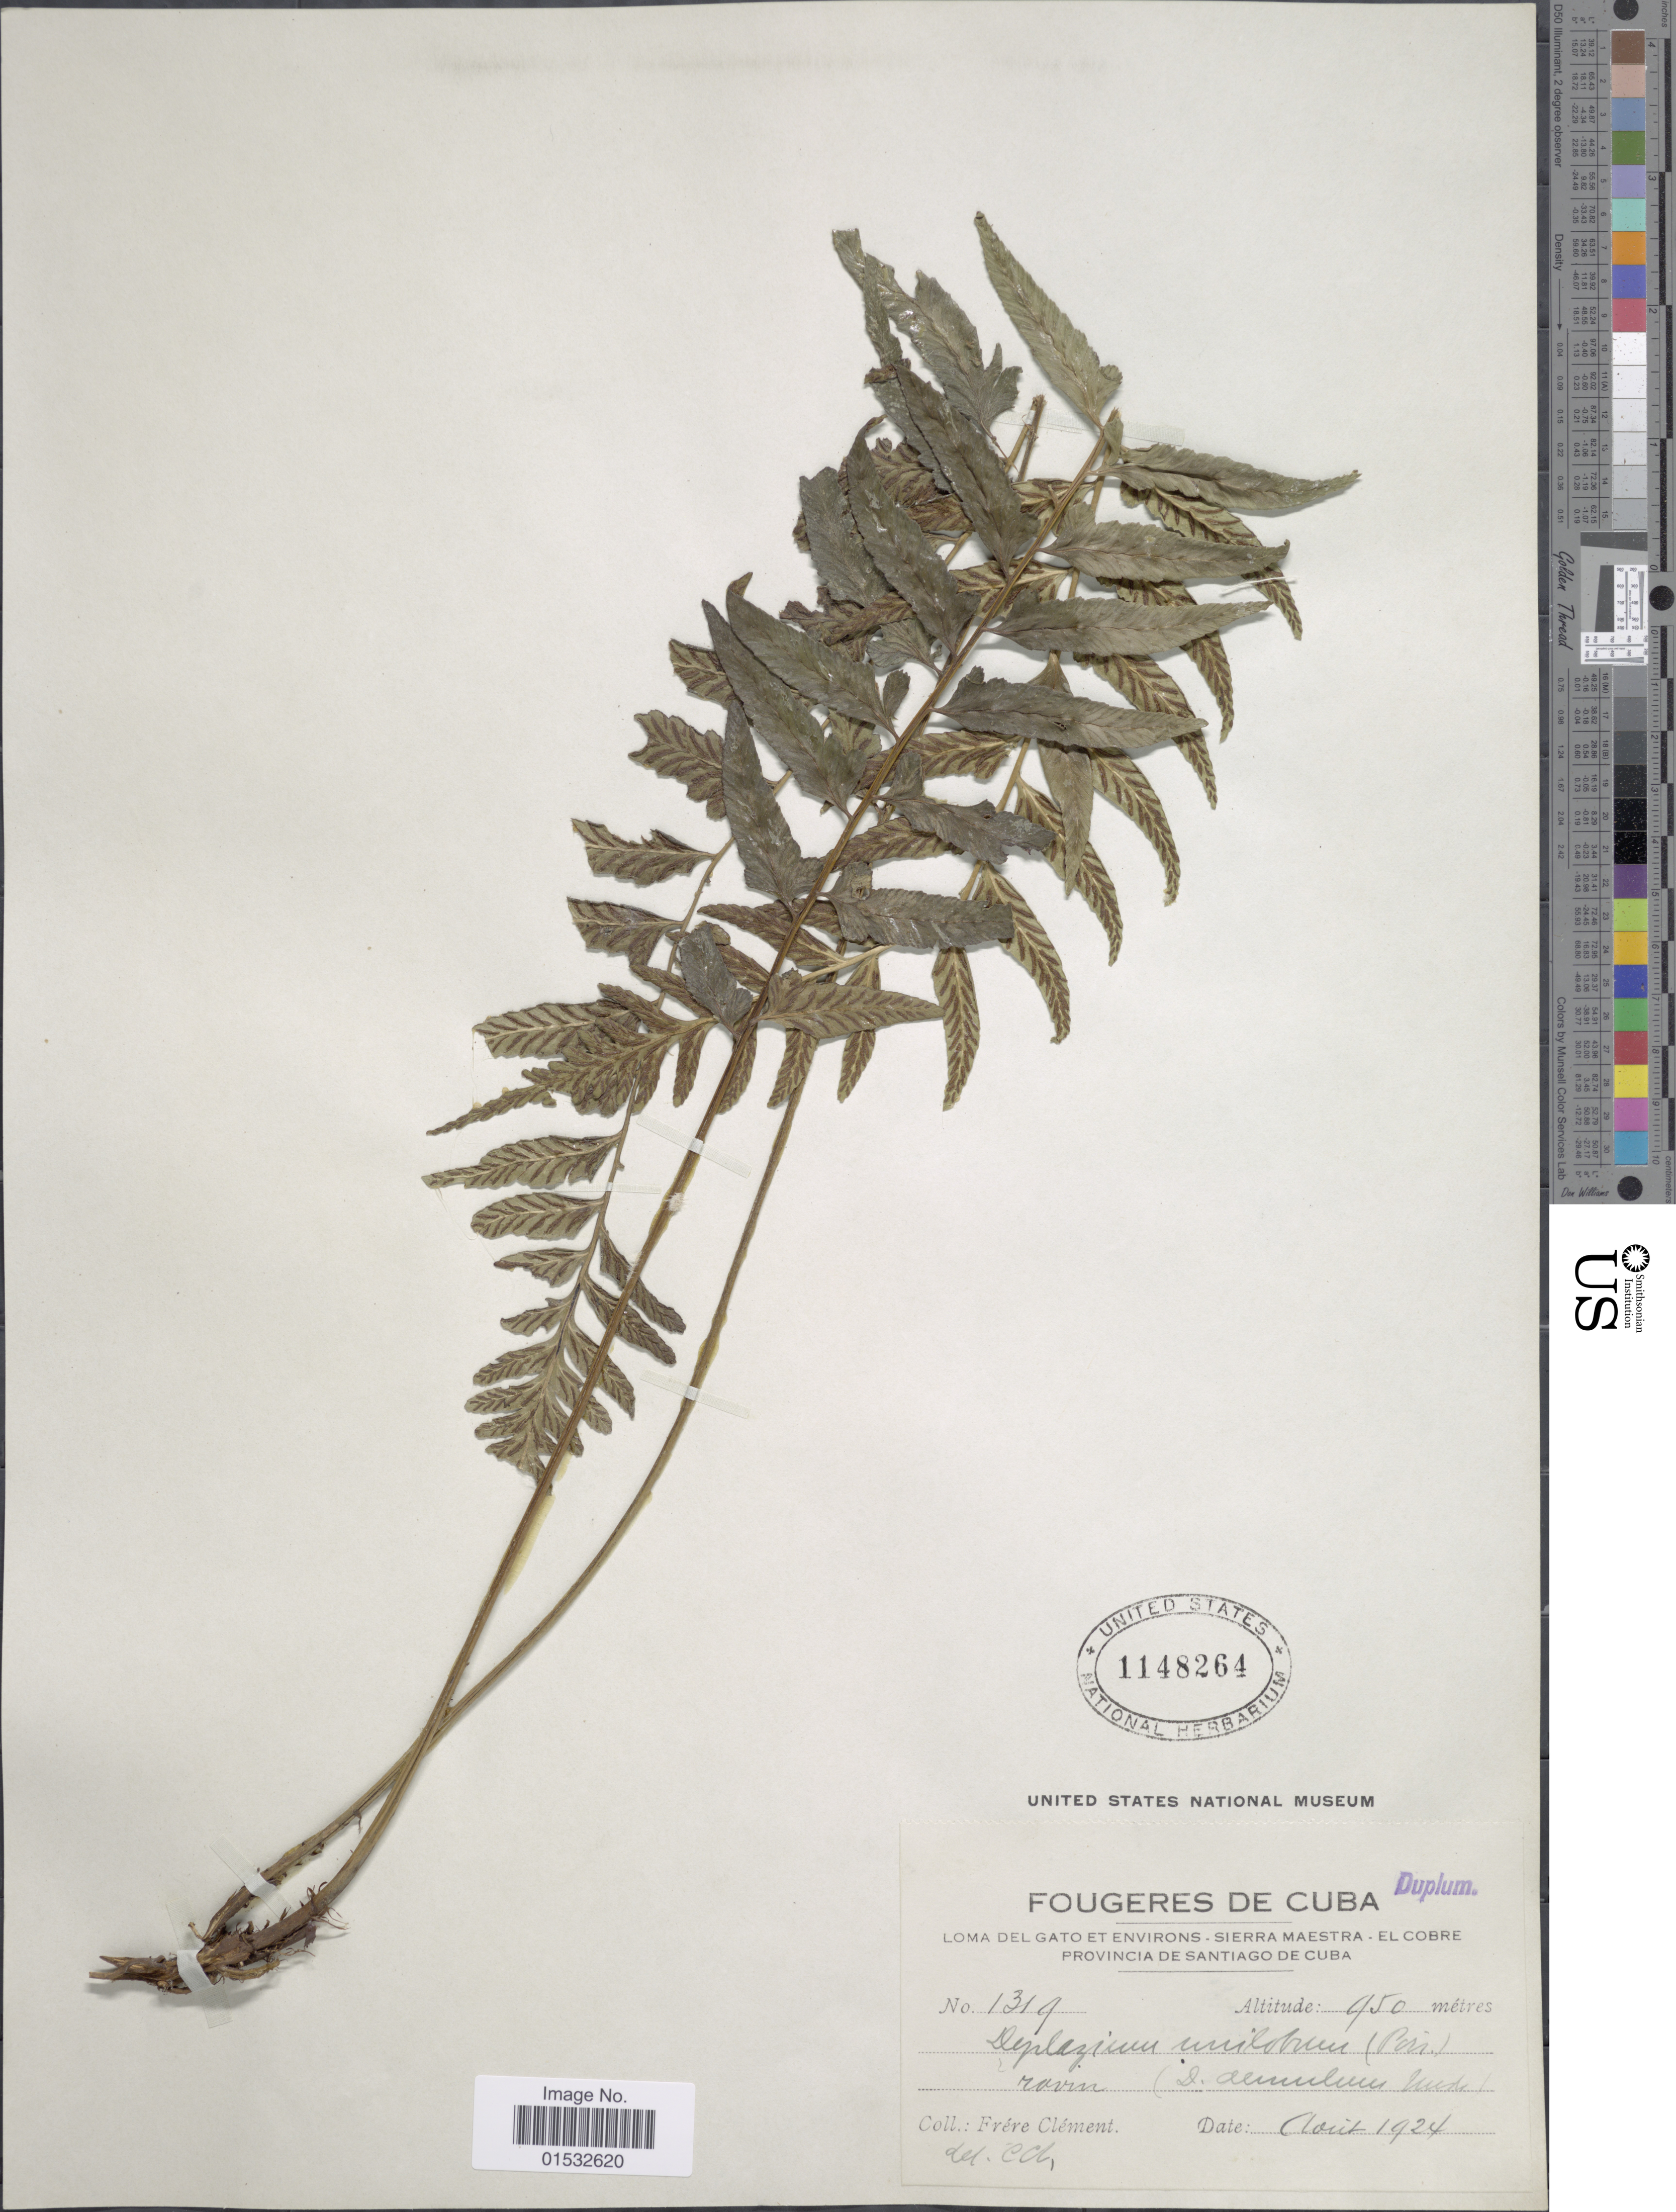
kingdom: Plantae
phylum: Tracheophyta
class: Polypodiopsida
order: Polypodiales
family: Athyriaceae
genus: Diplazium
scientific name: Diplazium unilobum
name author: (Poir.) Hieron.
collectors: B. Clement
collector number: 1319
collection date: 1924-08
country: Cuba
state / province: Santiago de Cuba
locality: Loma del Gato et Environs- Sierra Maestra- El Cobre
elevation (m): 950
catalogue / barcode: US 1148264